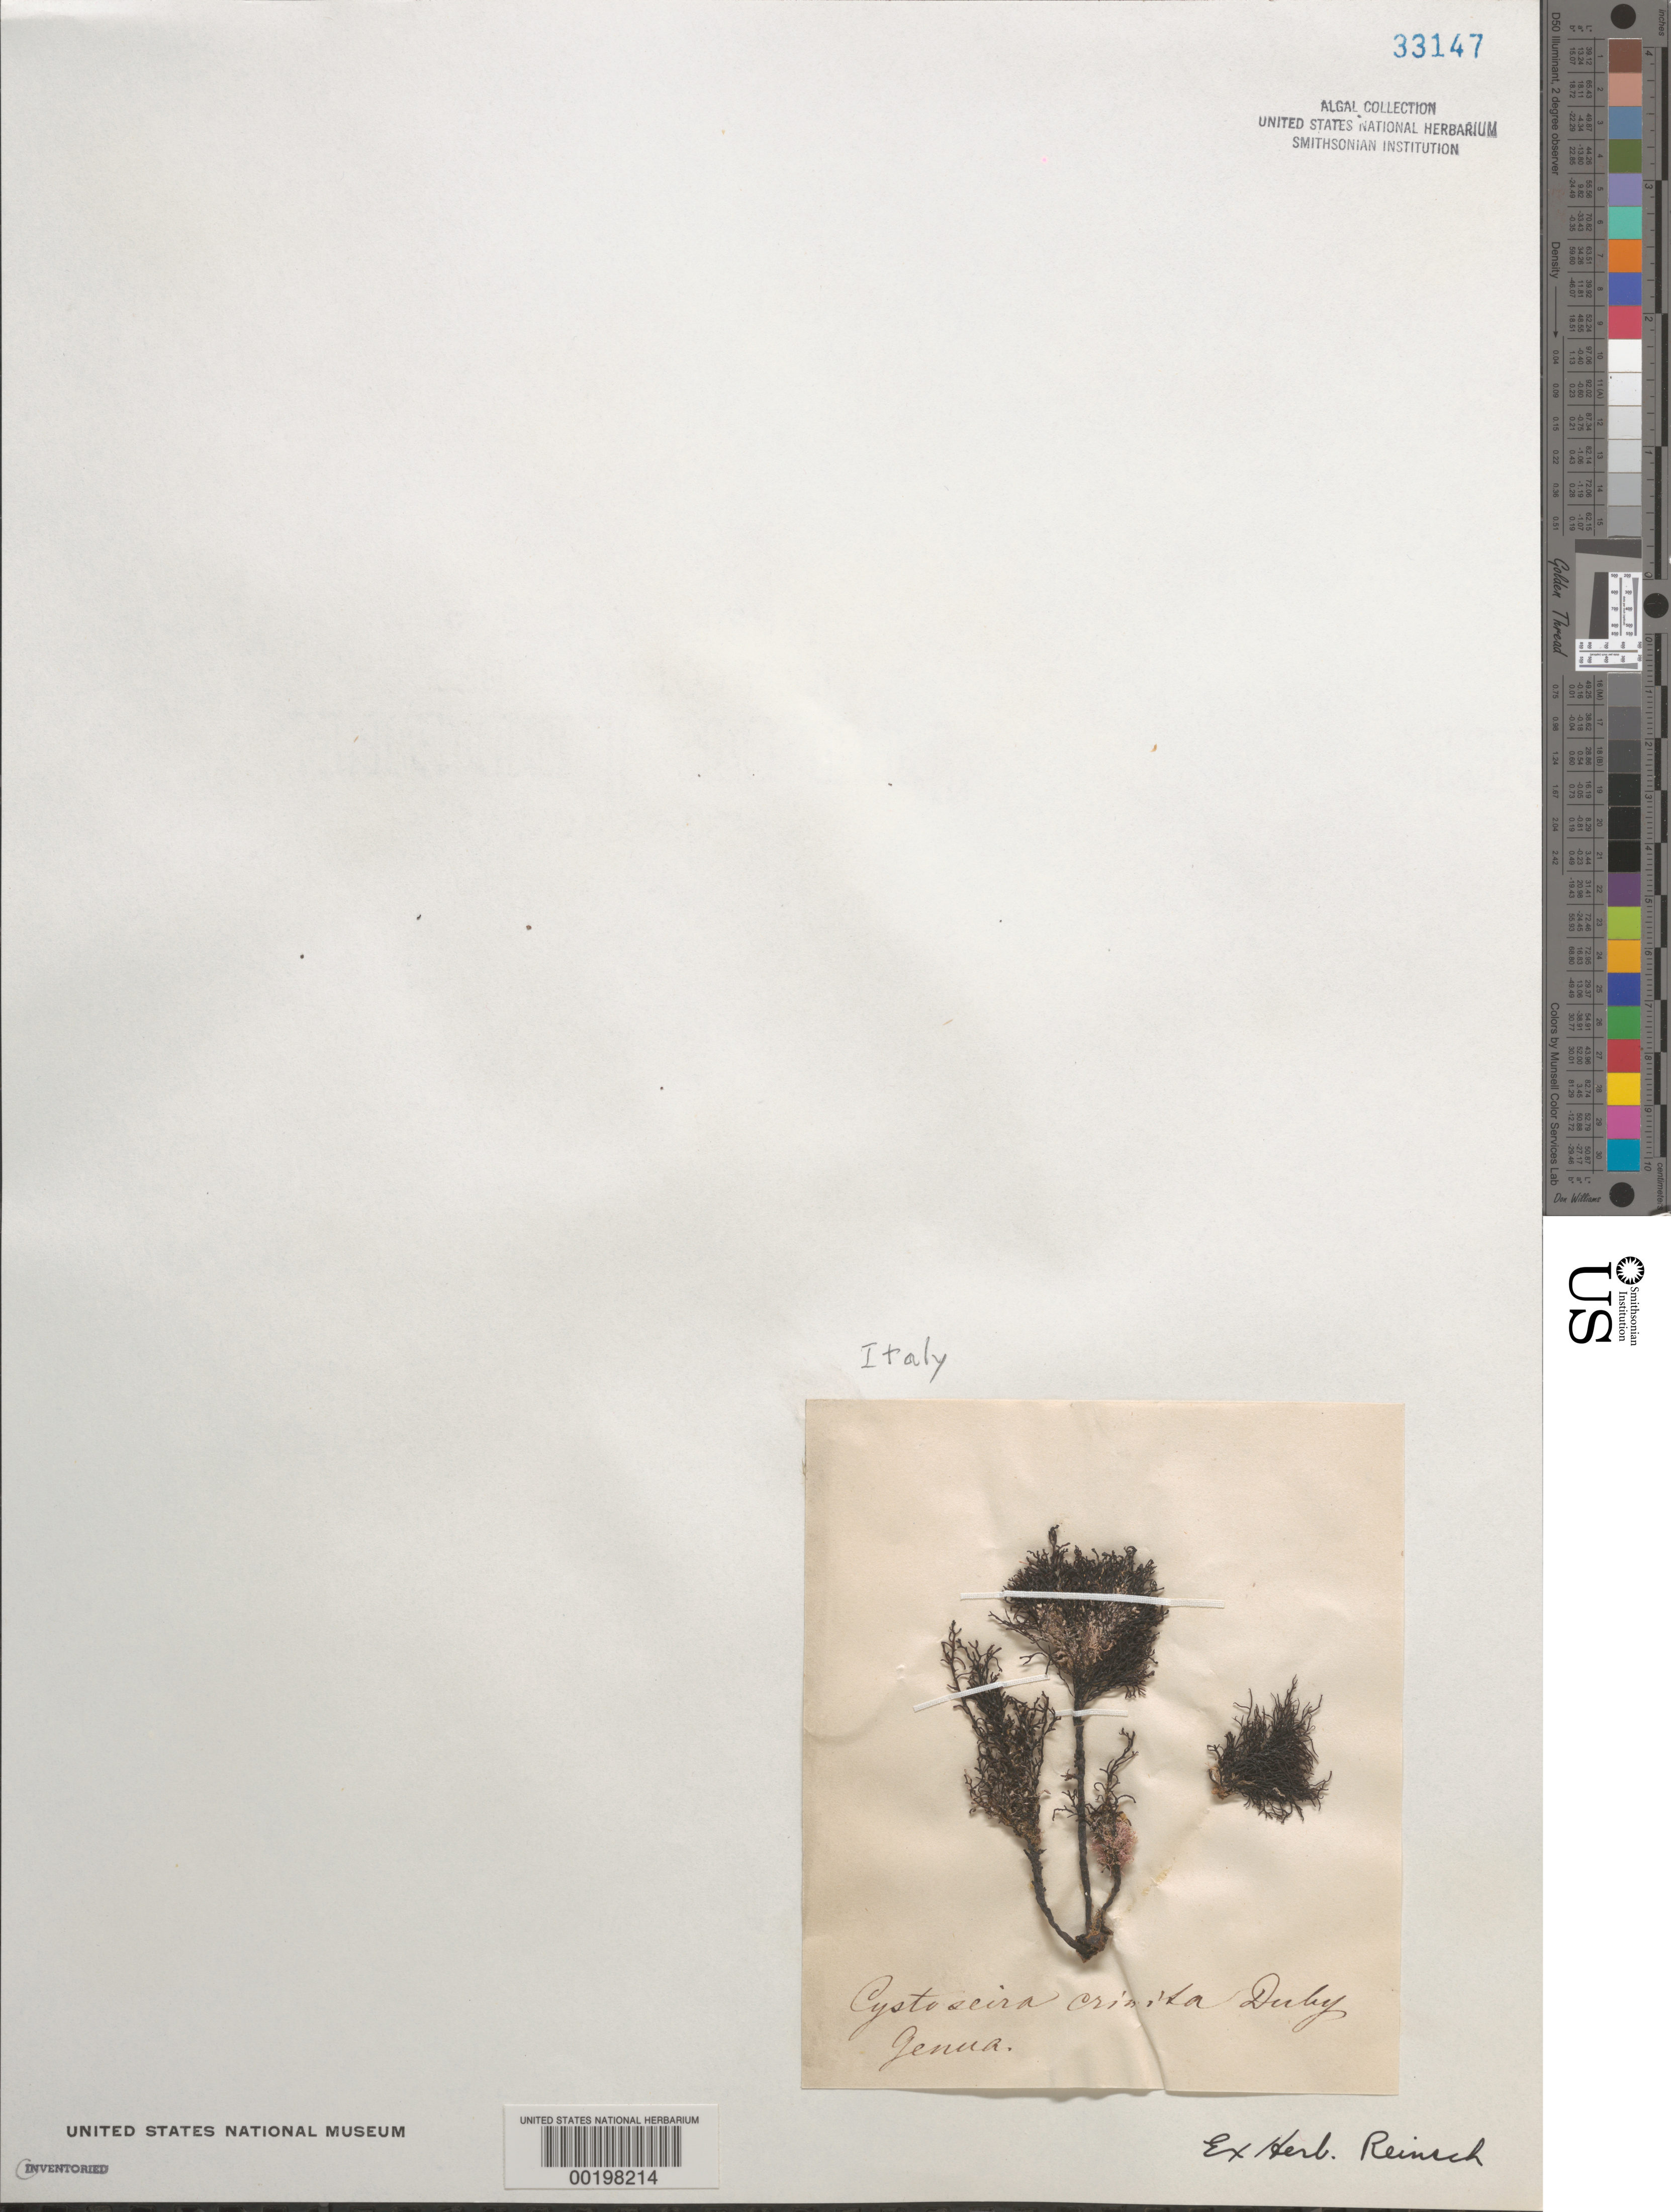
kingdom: Chromista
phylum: Ochrophyta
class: Phaeophyceae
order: Fucales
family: Sargassaceae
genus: Ericaria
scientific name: Ericaria crinita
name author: (Duby) Molinari & Guiry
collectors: P.F. Reinsch (herbarium)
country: Italy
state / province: Liguria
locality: Genoa (genua)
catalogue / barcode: US 33147